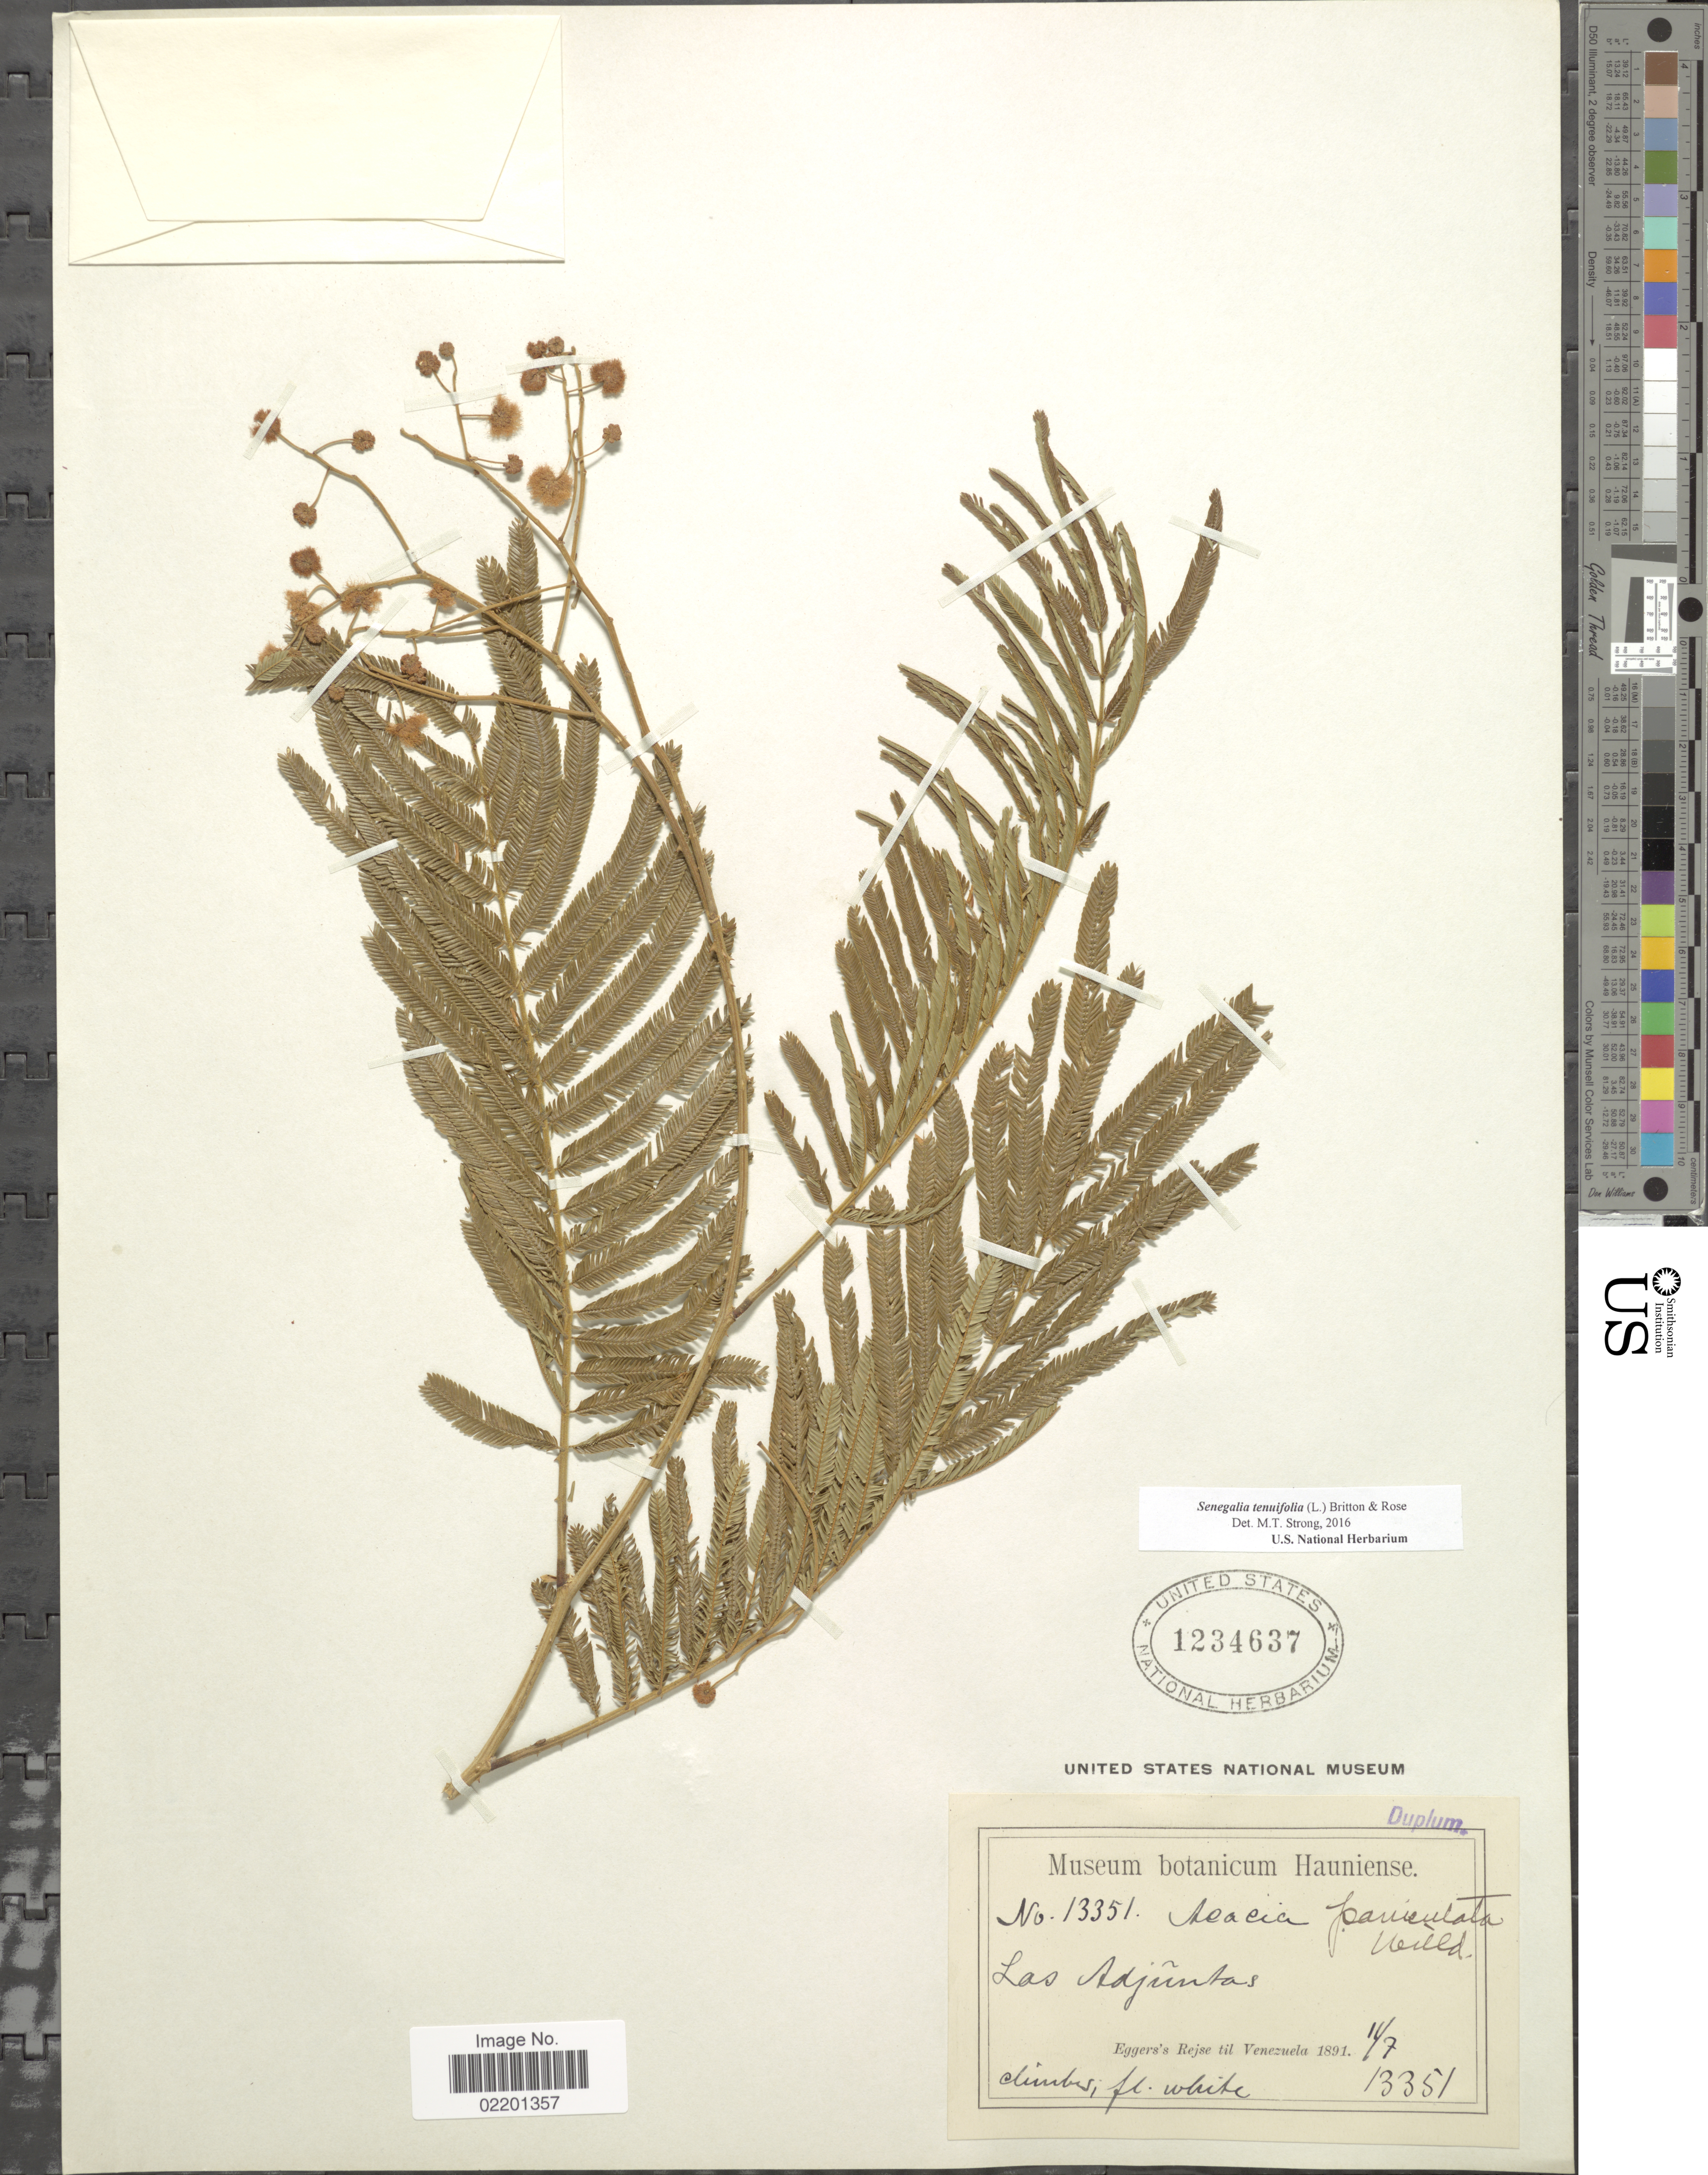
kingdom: Plantae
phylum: Tracheophyta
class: Magnoliopsida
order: Fabales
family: Fabaceae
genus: Senegalia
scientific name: Senegalia tenuifolia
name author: (L.) Britton & Rose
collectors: -. Eggers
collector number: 13351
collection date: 1891-07-11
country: Venezuela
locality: Las Adjuntas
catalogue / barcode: US 1234637